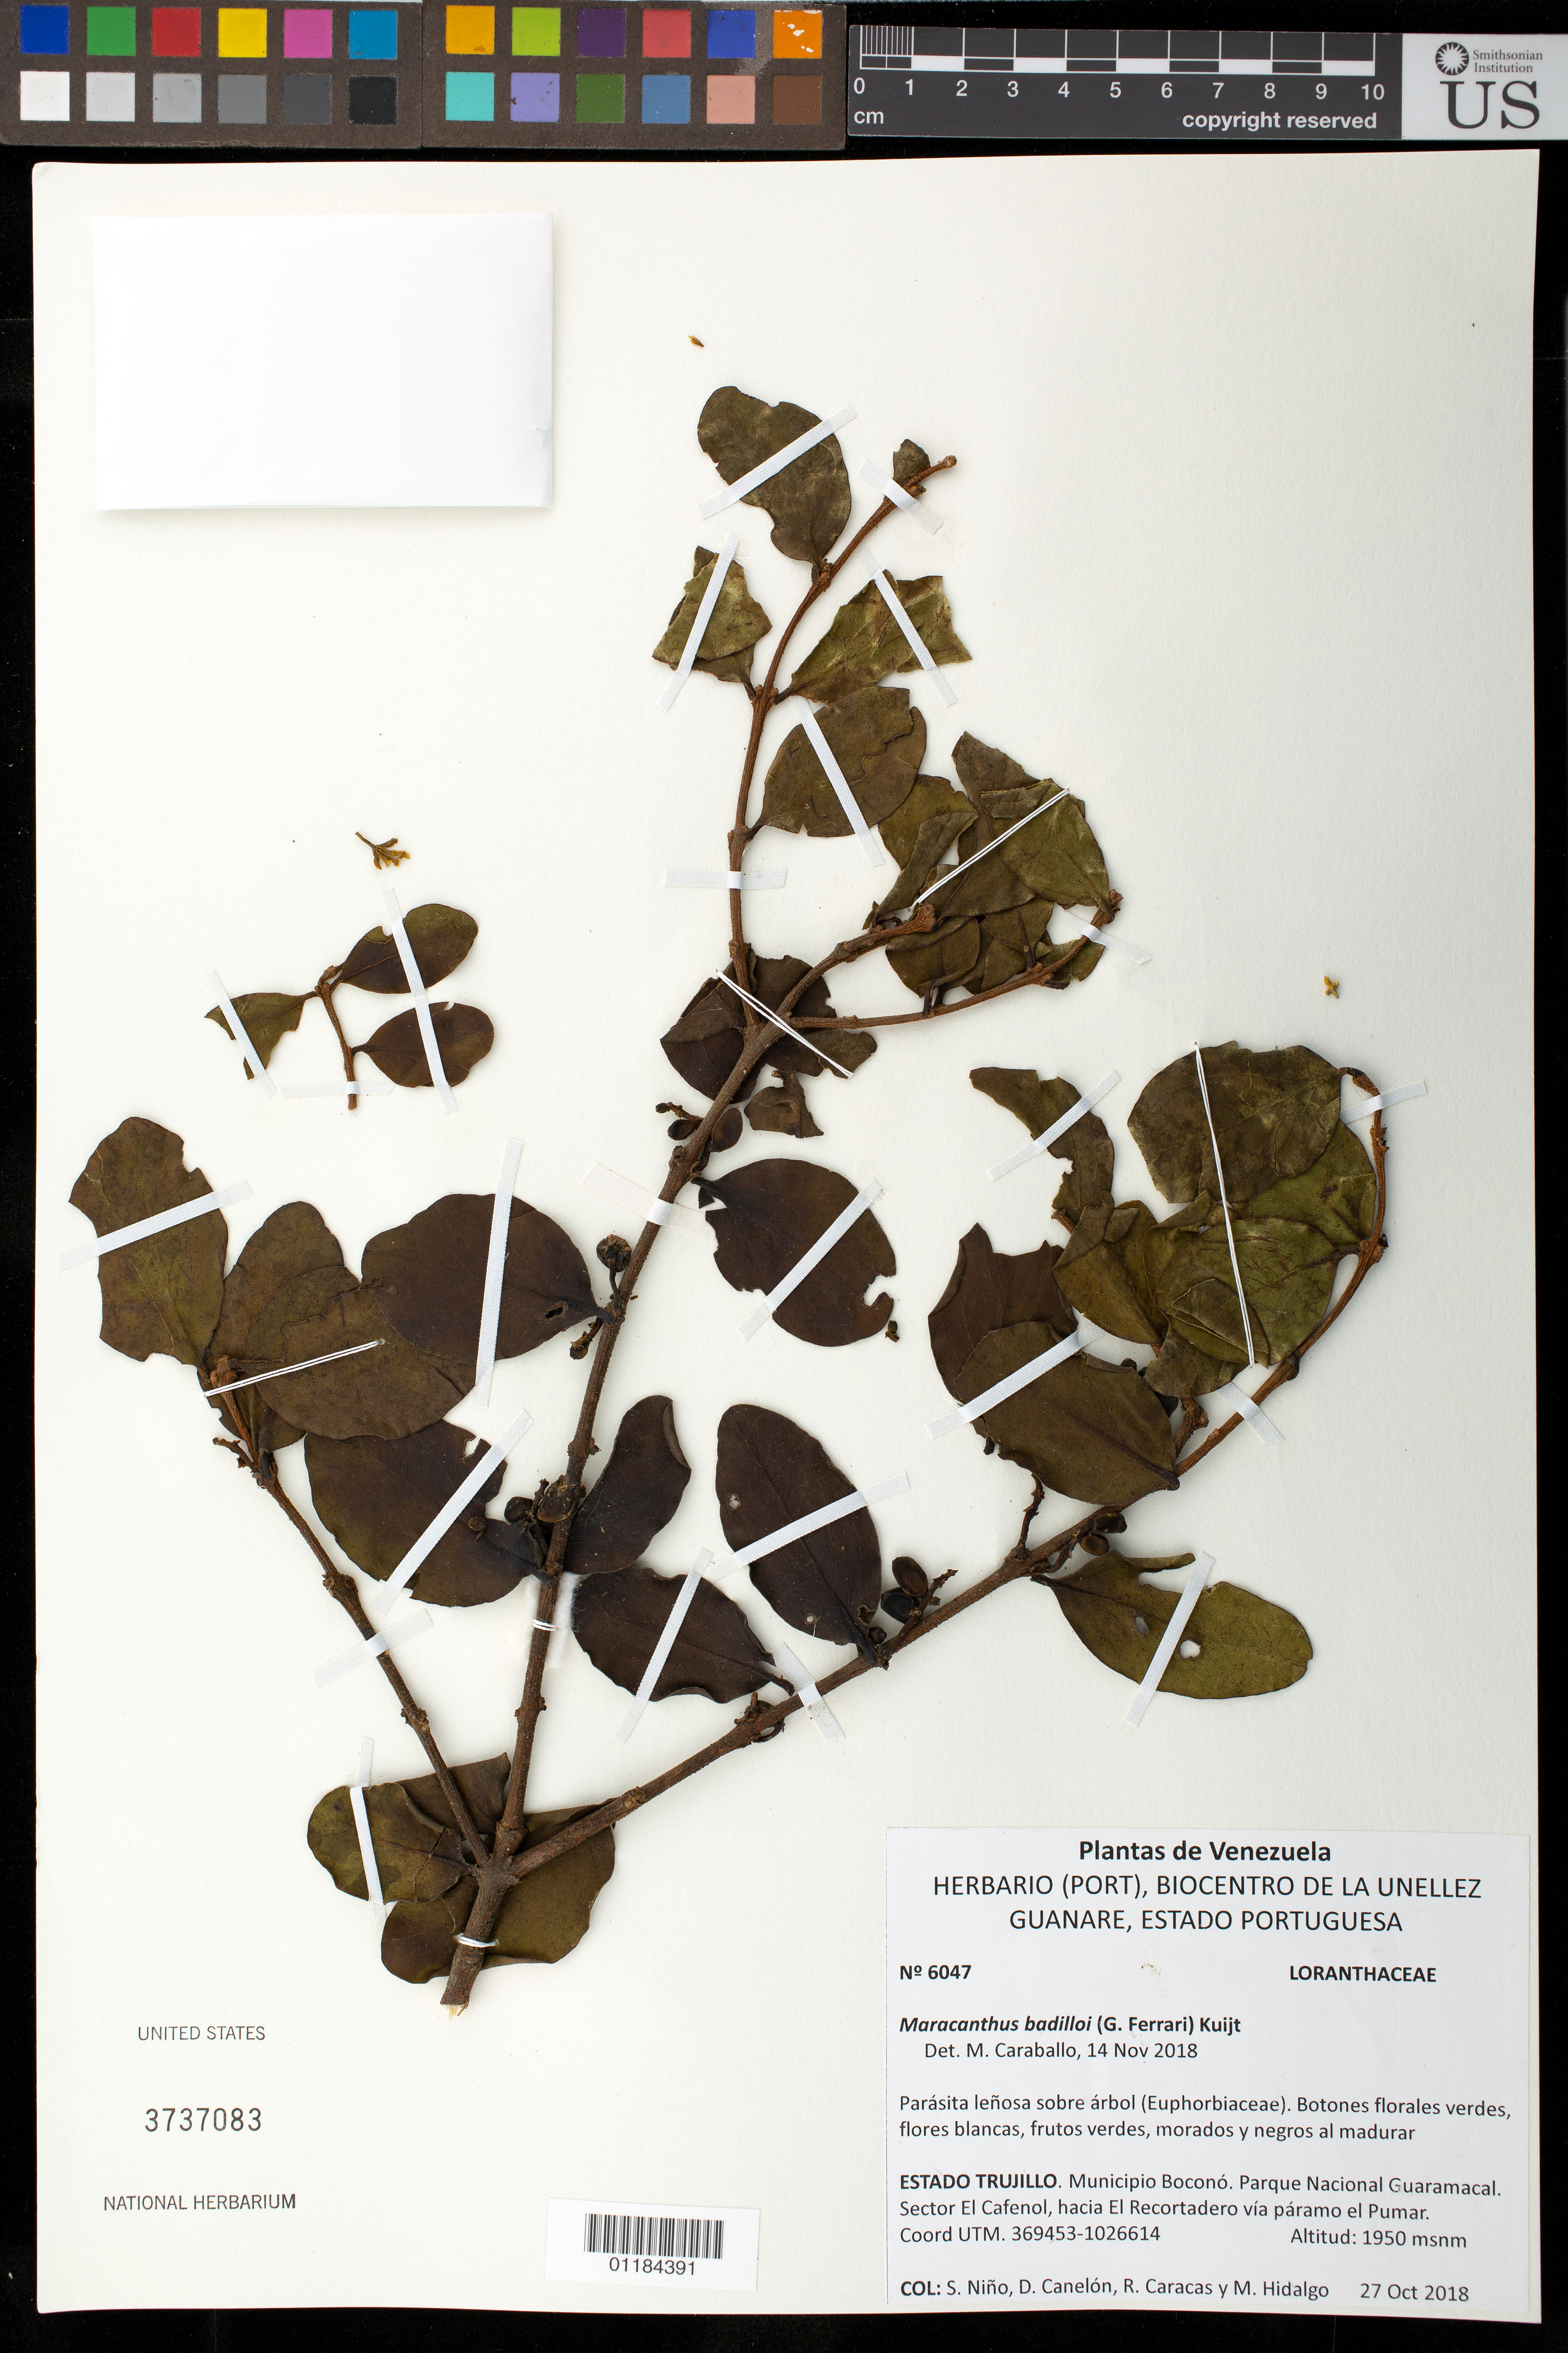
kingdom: Plantae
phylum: Tracheophyta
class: Magnoliopsida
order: Santalales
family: Loranthaceae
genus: Maracanthus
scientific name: Maracanthus badilloi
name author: (Ferrari) Kuijt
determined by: Caraballo-Ortiz, Marcos A., (MISS), University of Mississippi (UNITED STATES)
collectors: S. M. Niño, D. Canelón, R. Caracas & M. Hidalgo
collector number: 6047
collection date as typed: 27 de Octubre, 2018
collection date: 2018-10-27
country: Venezuela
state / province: Trujillo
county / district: Boconó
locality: Parque Nacional Guaramacal. Sector El Cafenol, hacia El Recortadero via paramo el Pumar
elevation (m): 1950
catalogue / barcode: US 3737083